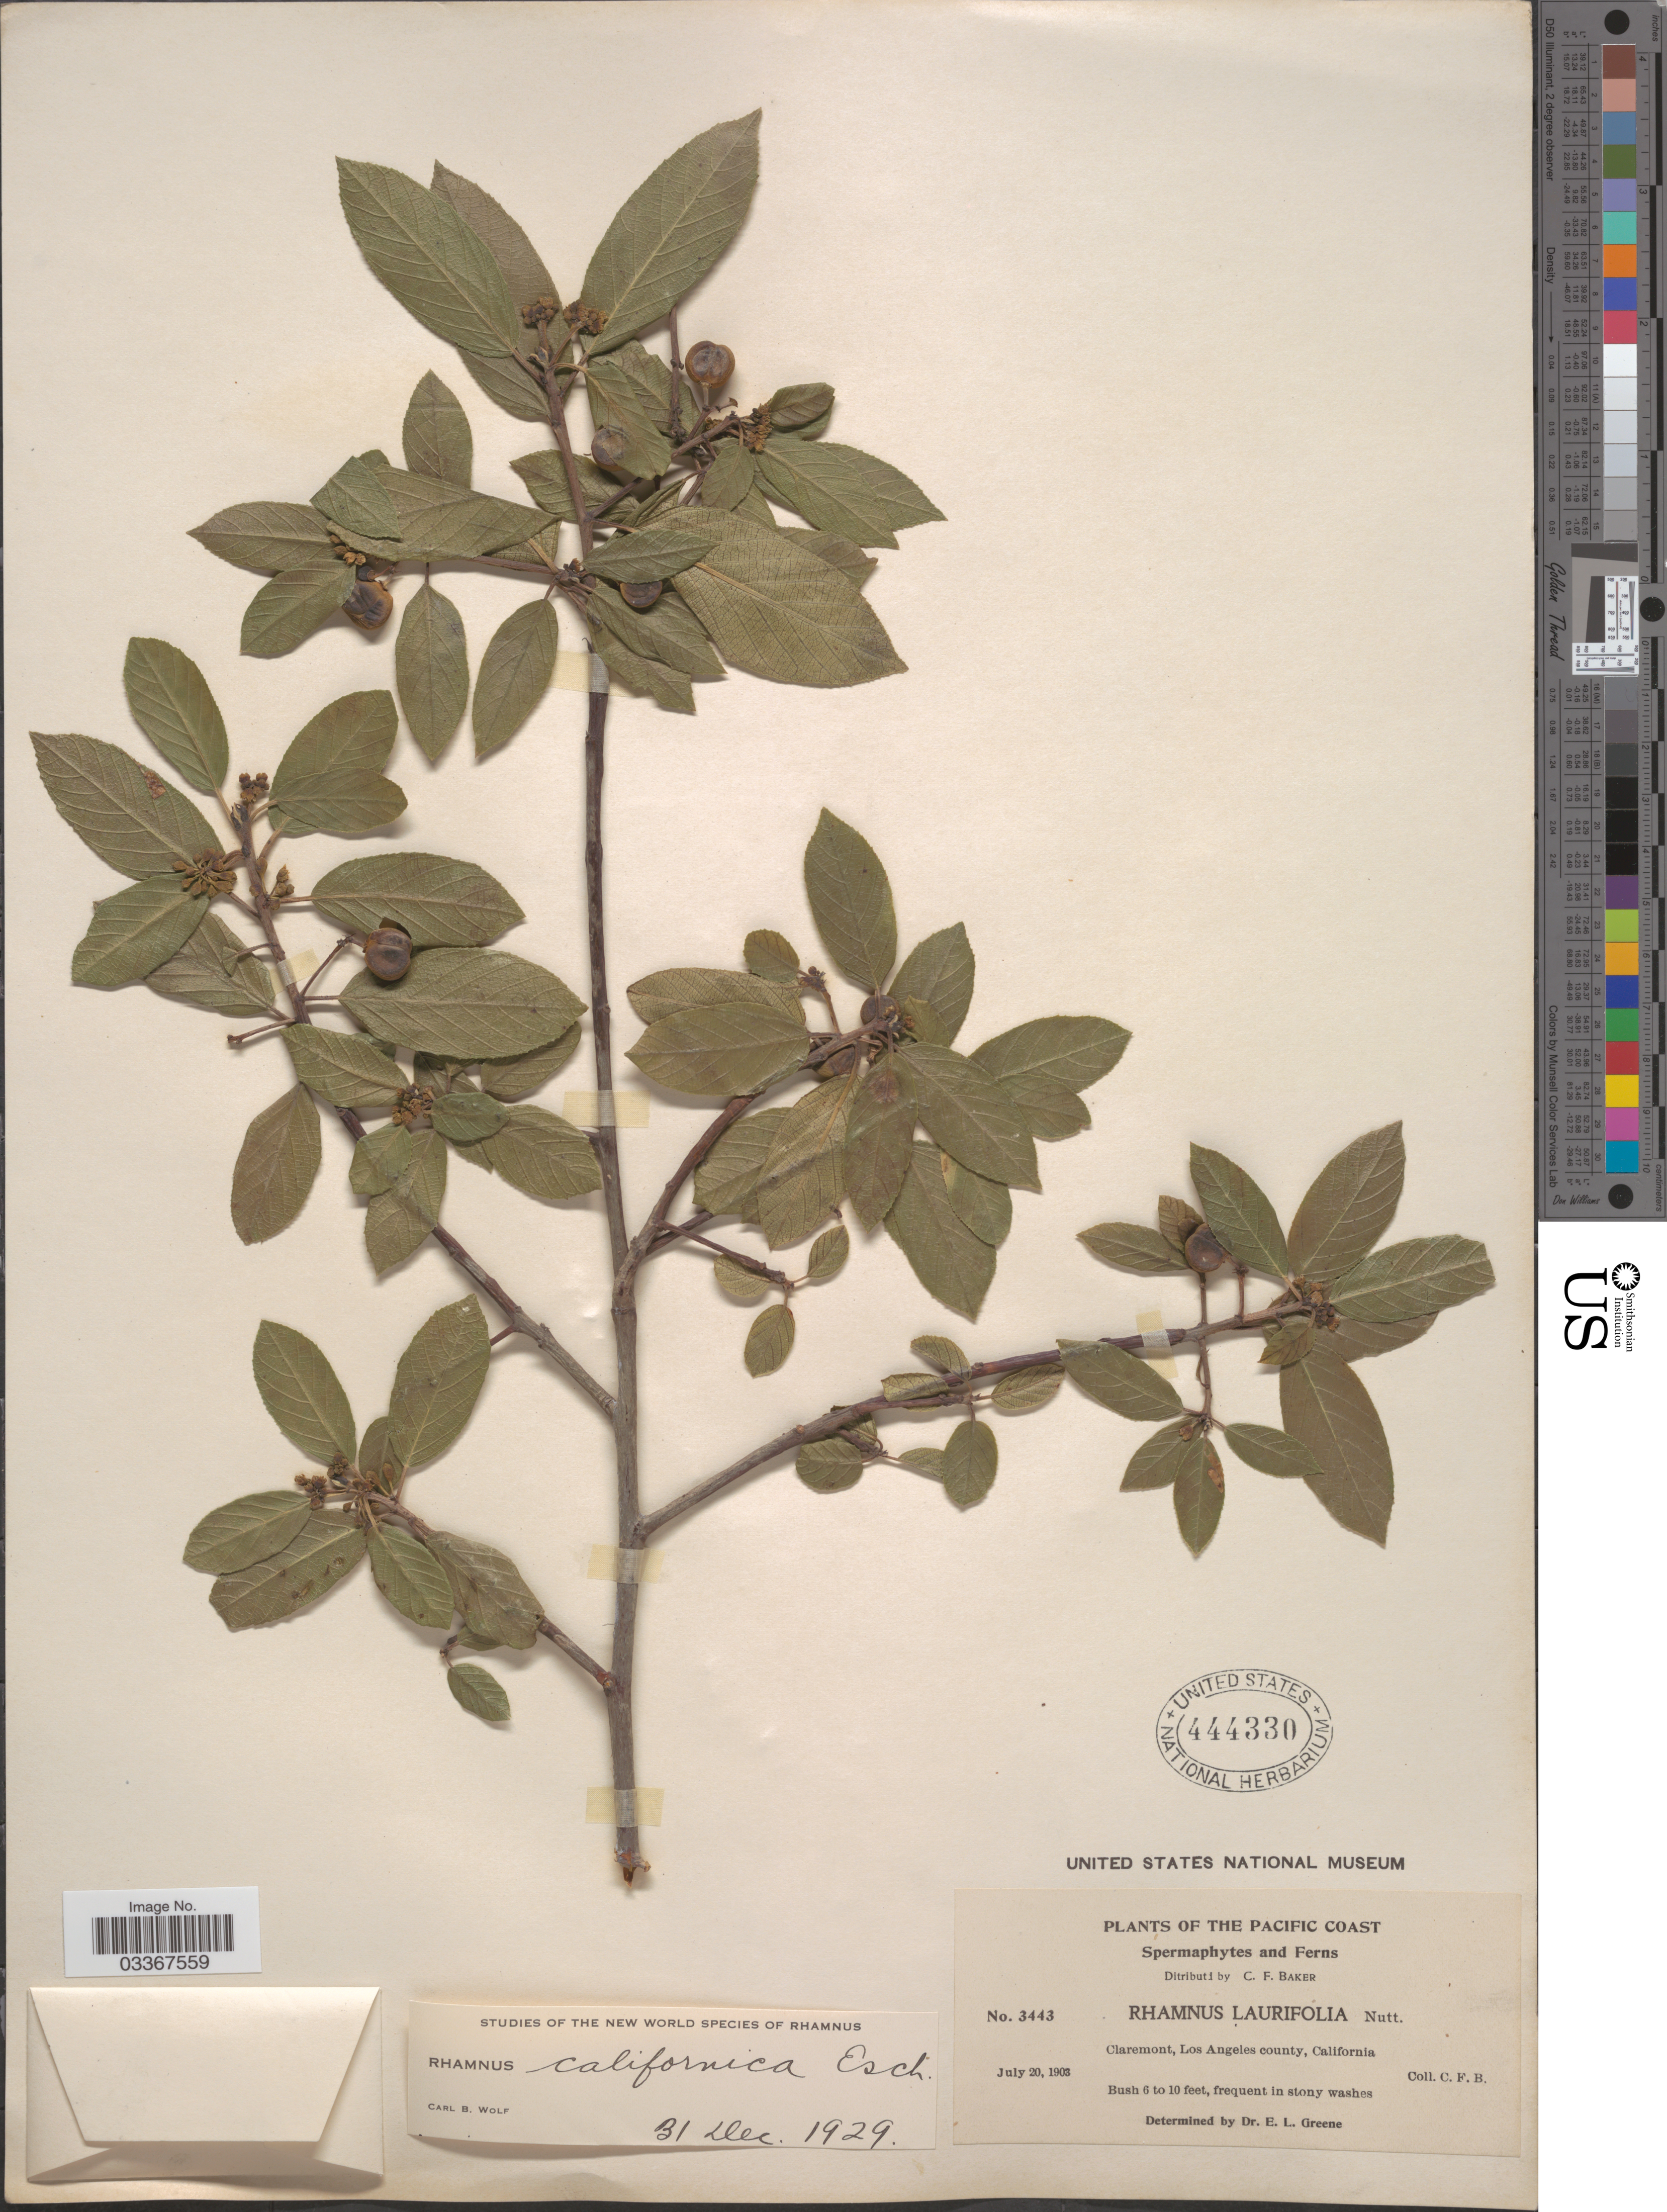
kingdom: Plantae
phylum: Tracheophyta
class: Magnoliopsida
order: Rosales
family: Rhamnaceae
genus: Frangula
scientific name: Frangula californica subsp. californica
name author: (Eschsch.) A. Gray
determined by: Strong, Mark T., (BOT), Smithsonian Institution - National Museum of Natural History (UNITED STATES)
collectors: C. F. Baker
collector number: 3443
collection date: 1903-07-20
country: United States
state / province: California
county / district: Los Angeles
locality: The Pacific Coast, Claremont, Los Angeles County.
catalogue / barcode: US 444330